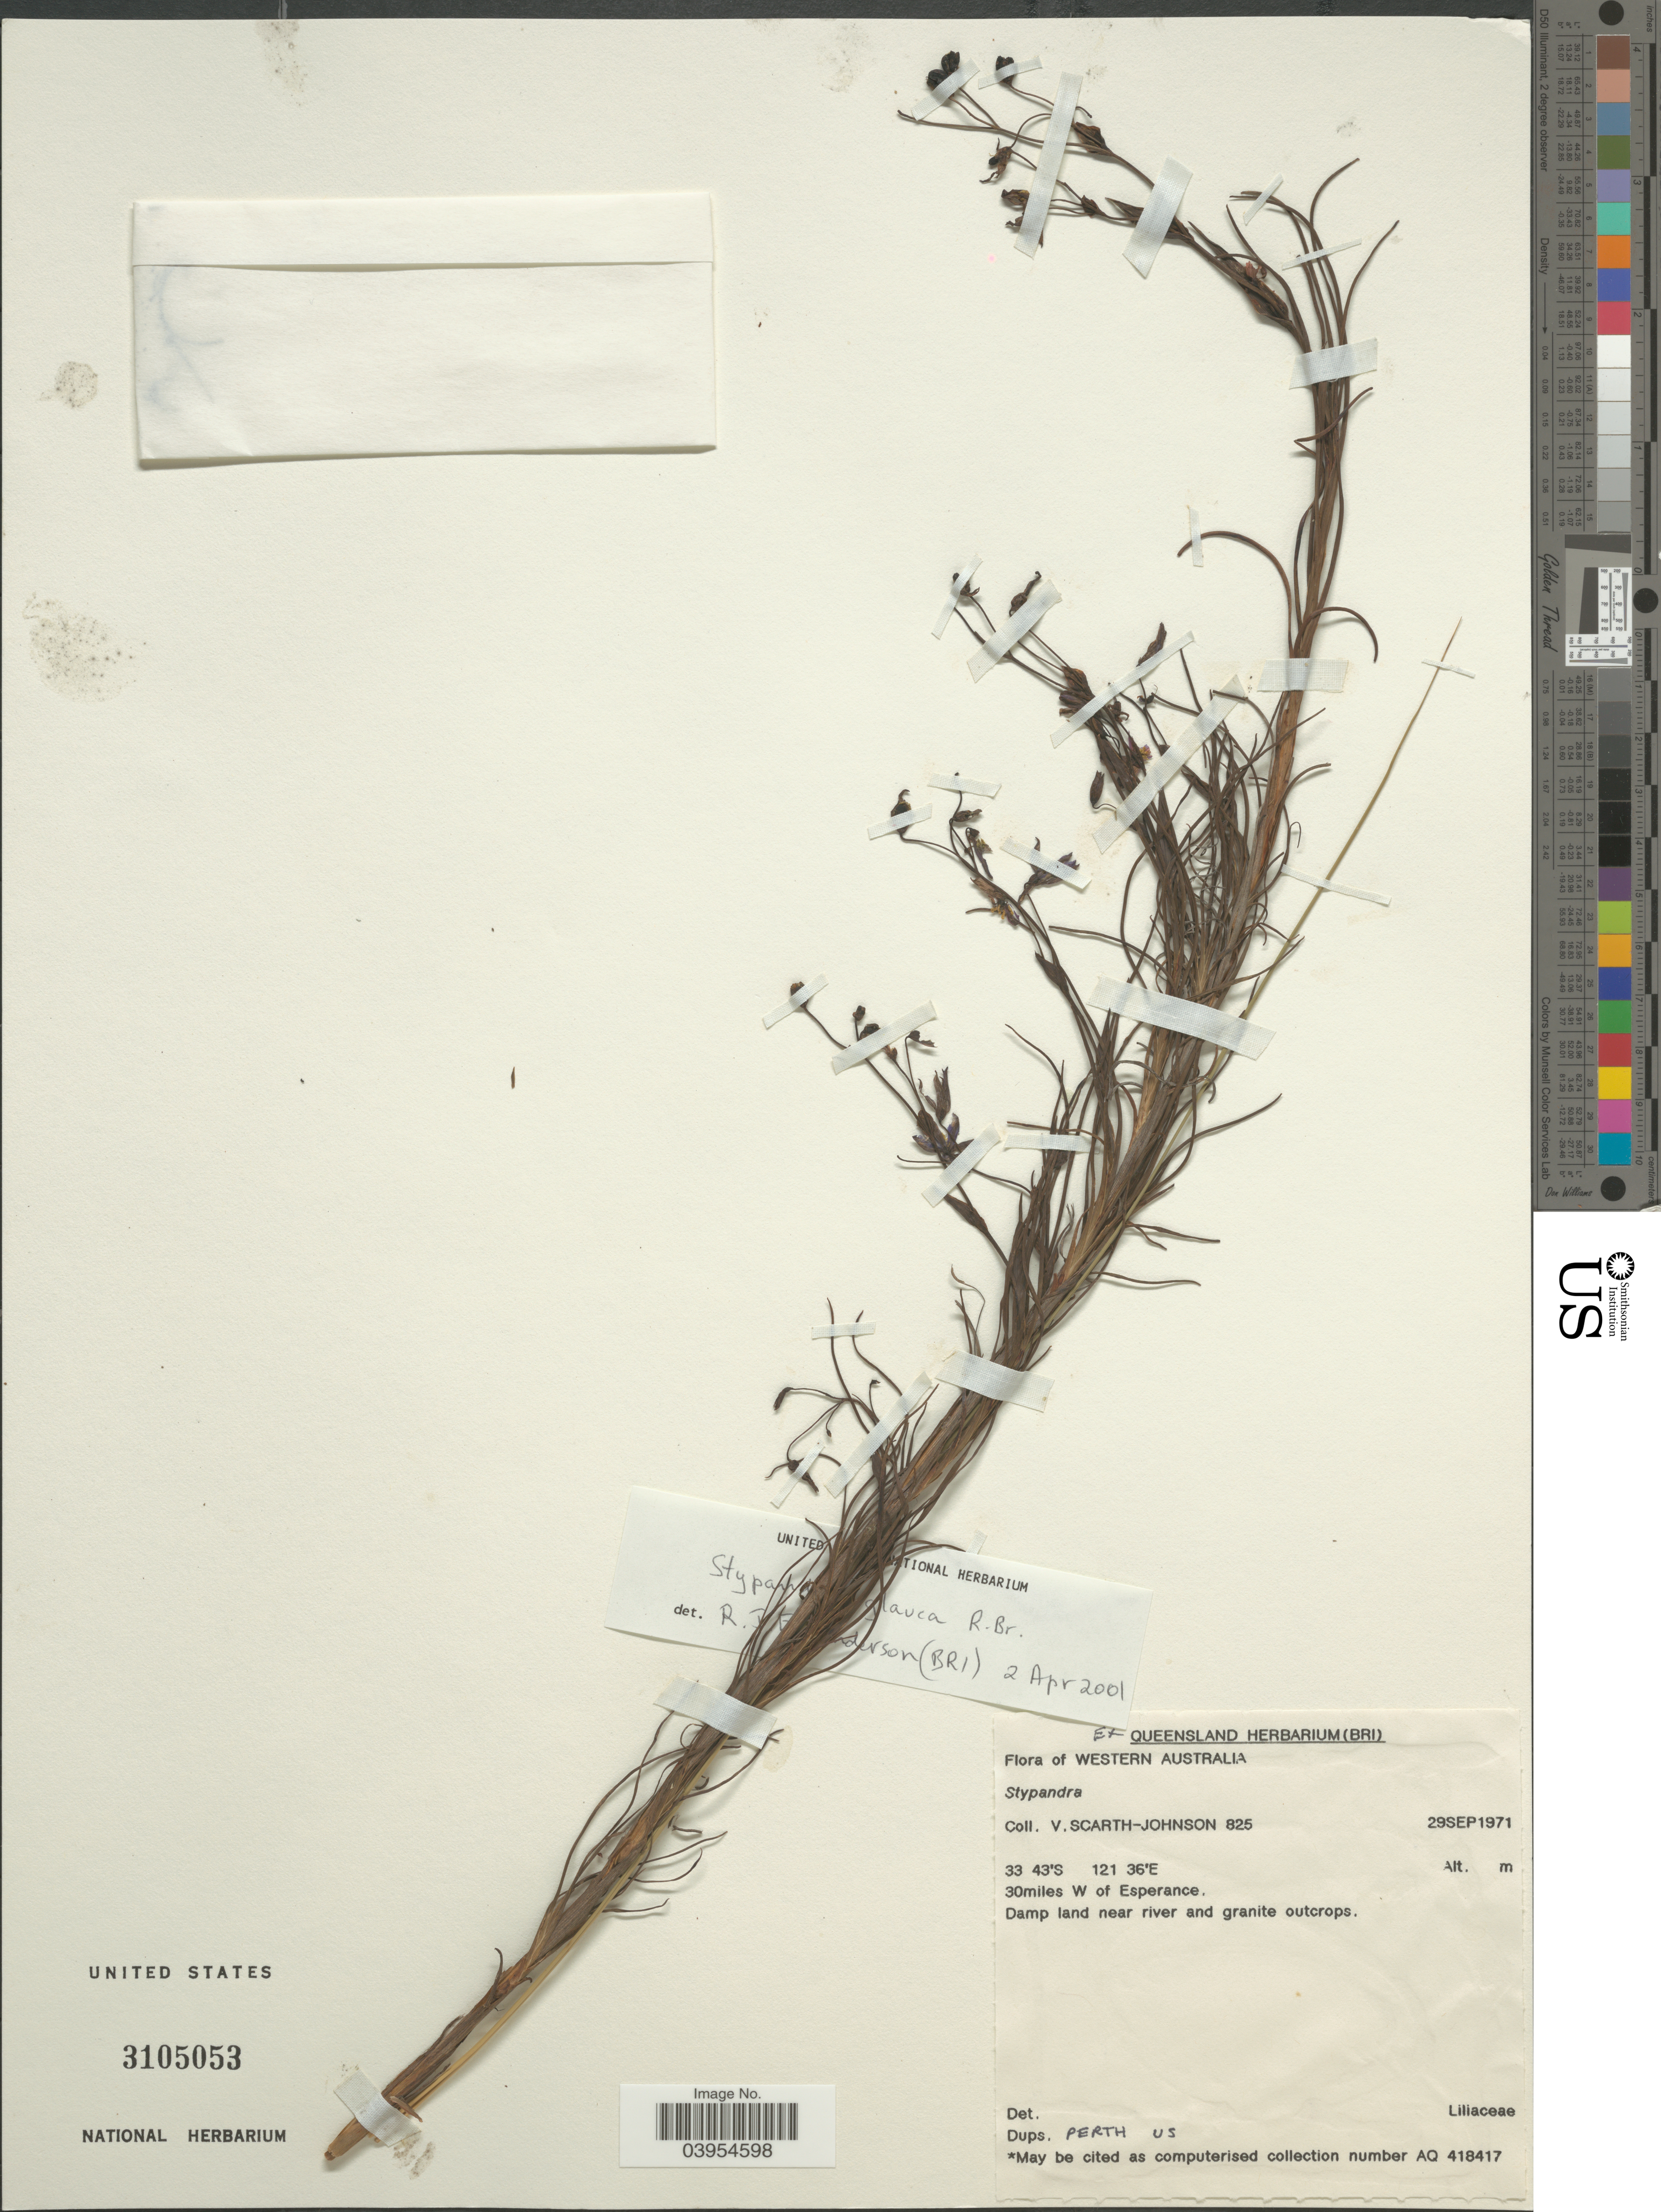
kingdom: Plantae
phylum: Tracheophyta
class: Liliopsida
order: Asparagales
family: Asphodelaceae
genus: Stypandra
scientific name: Stypandra glauca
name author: R. Br.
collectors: V. Scarth-Johnson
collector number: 825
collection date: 1971-09-29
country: Australia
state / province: Western Australia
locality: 30miles W of Esperance.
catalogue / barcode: US 3105053